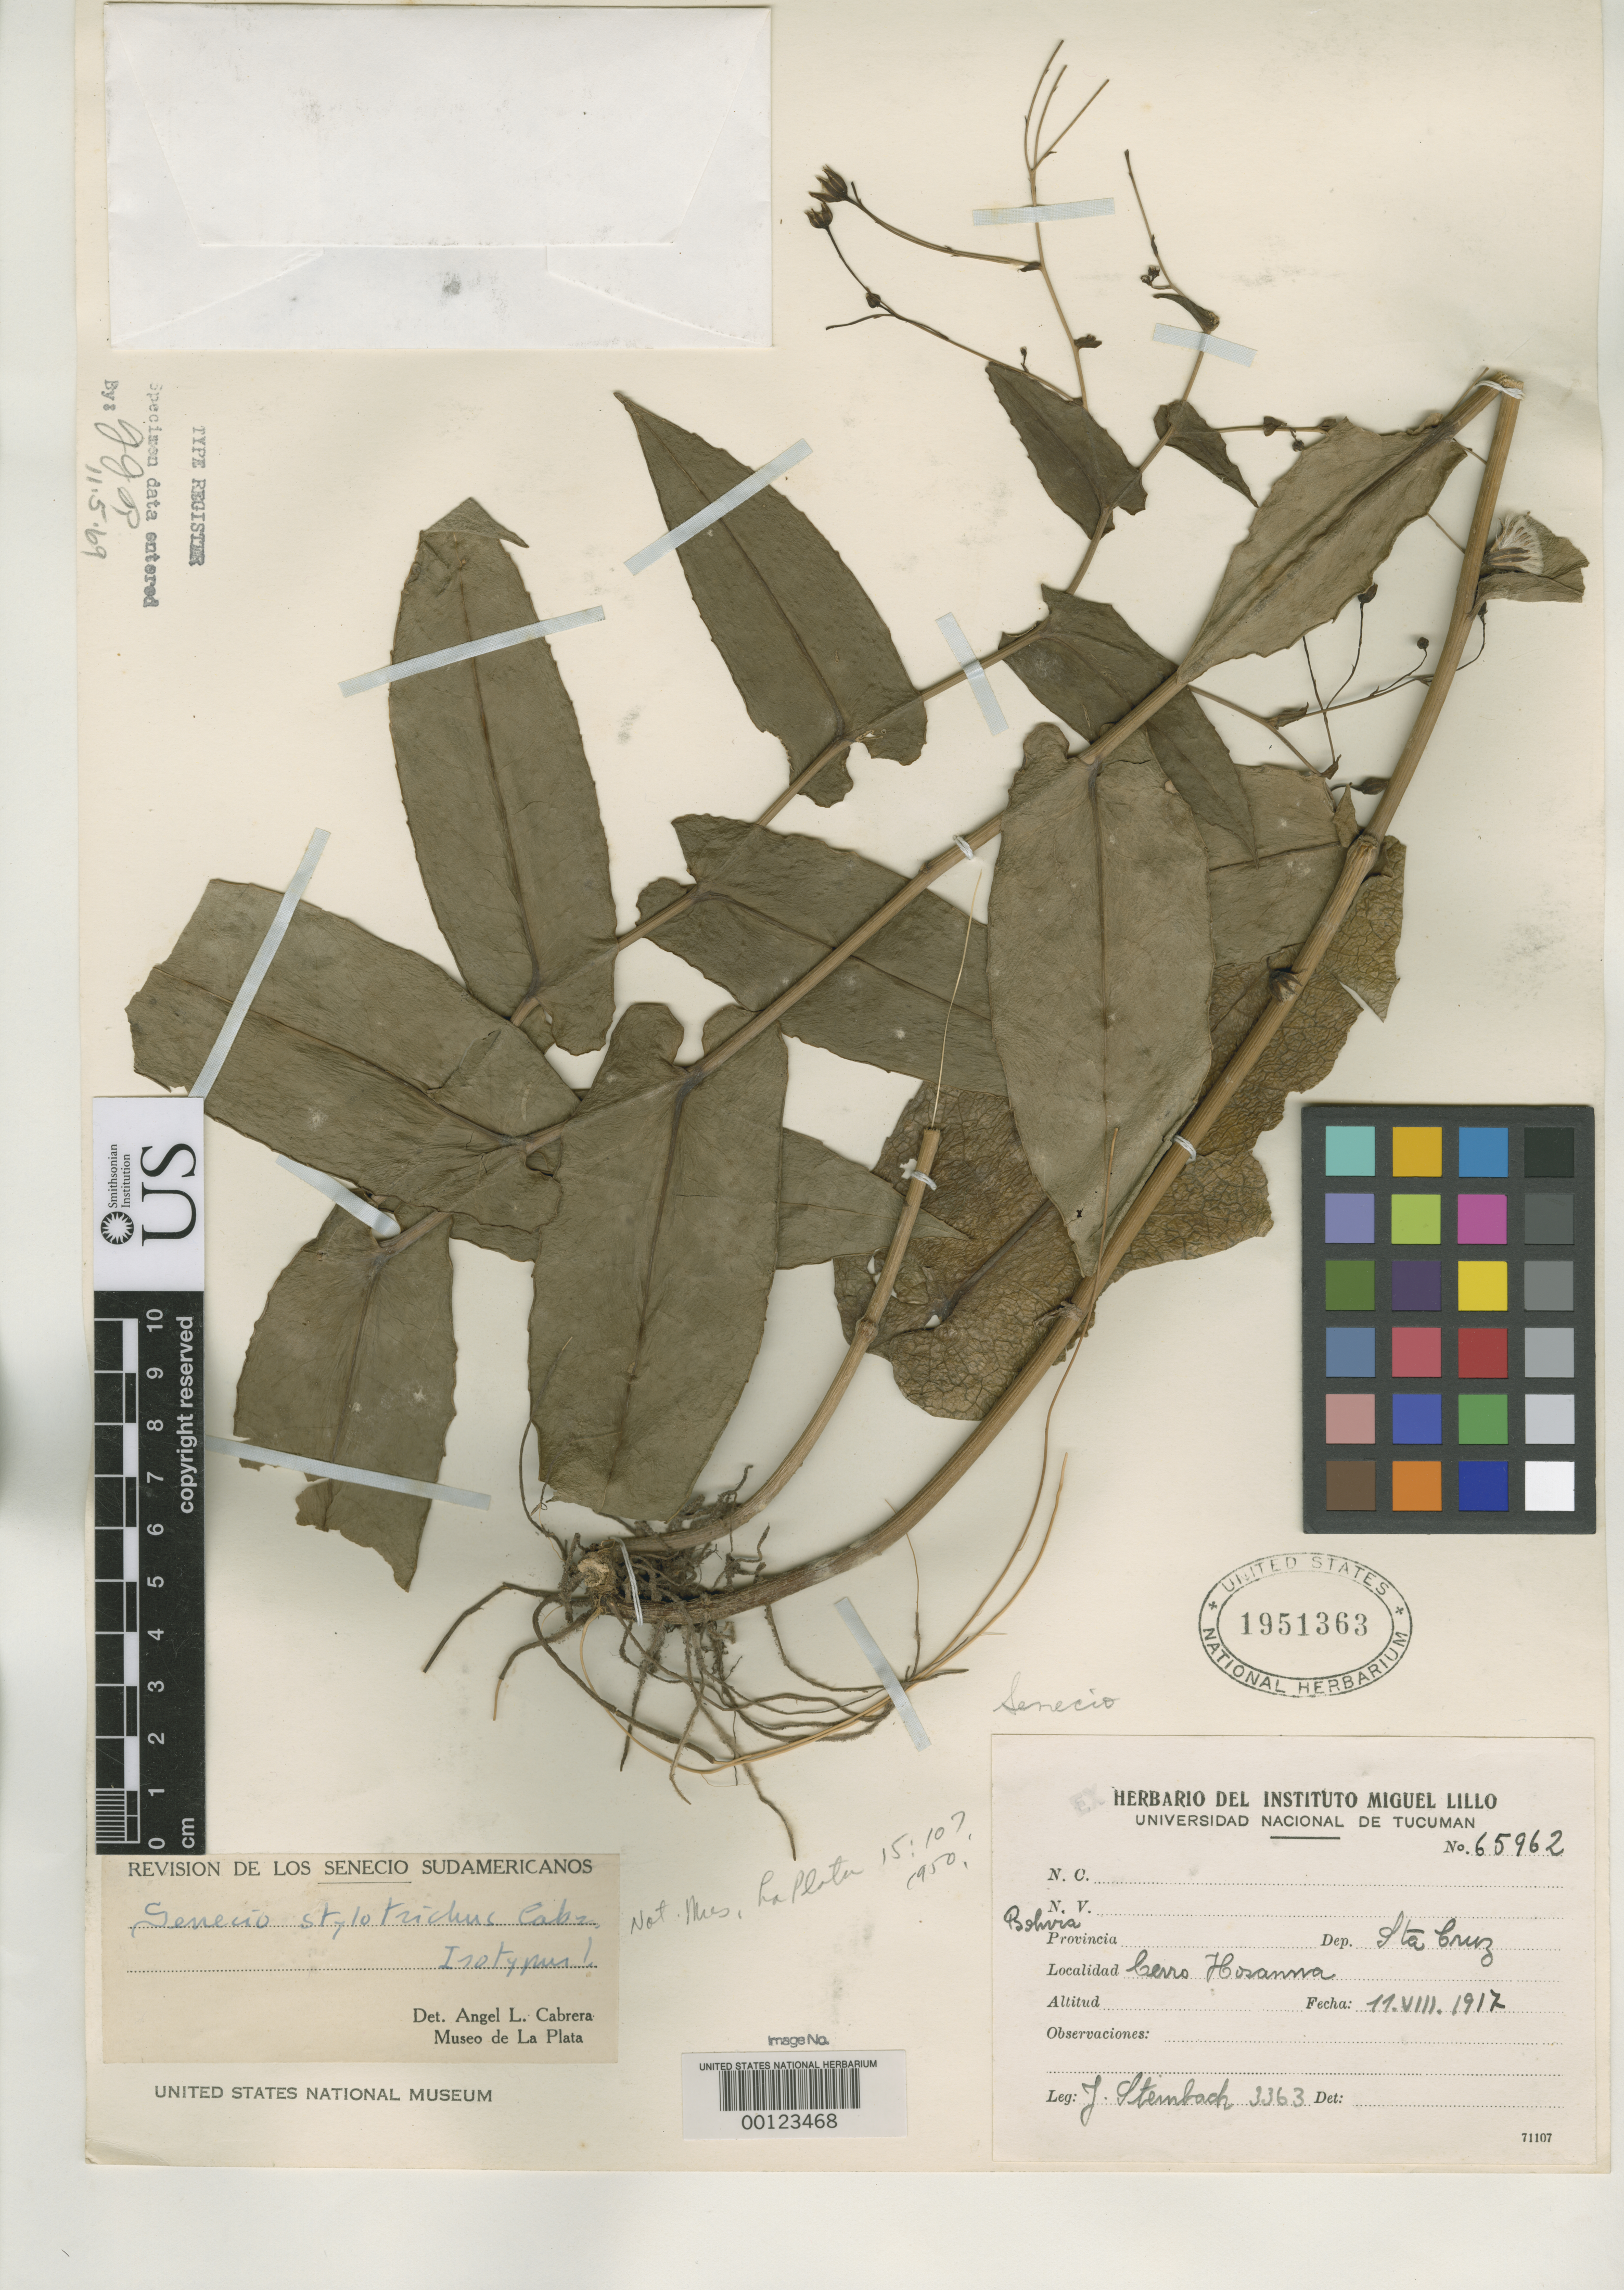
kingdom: Plantae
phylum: Tracheophyta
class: Magnoliopsida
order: Asterales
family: Asteraceae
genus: Senecio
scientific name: Senecio stylotrichus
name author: Cabrera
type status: Isotype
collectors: J. Steinbach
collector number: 3363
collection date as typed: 11 Aug 1917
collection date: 1917-08-11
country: Bolivia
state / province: Santa Cruz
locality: Cerro Hosanna.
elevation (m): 1300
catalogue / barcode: US 1951363